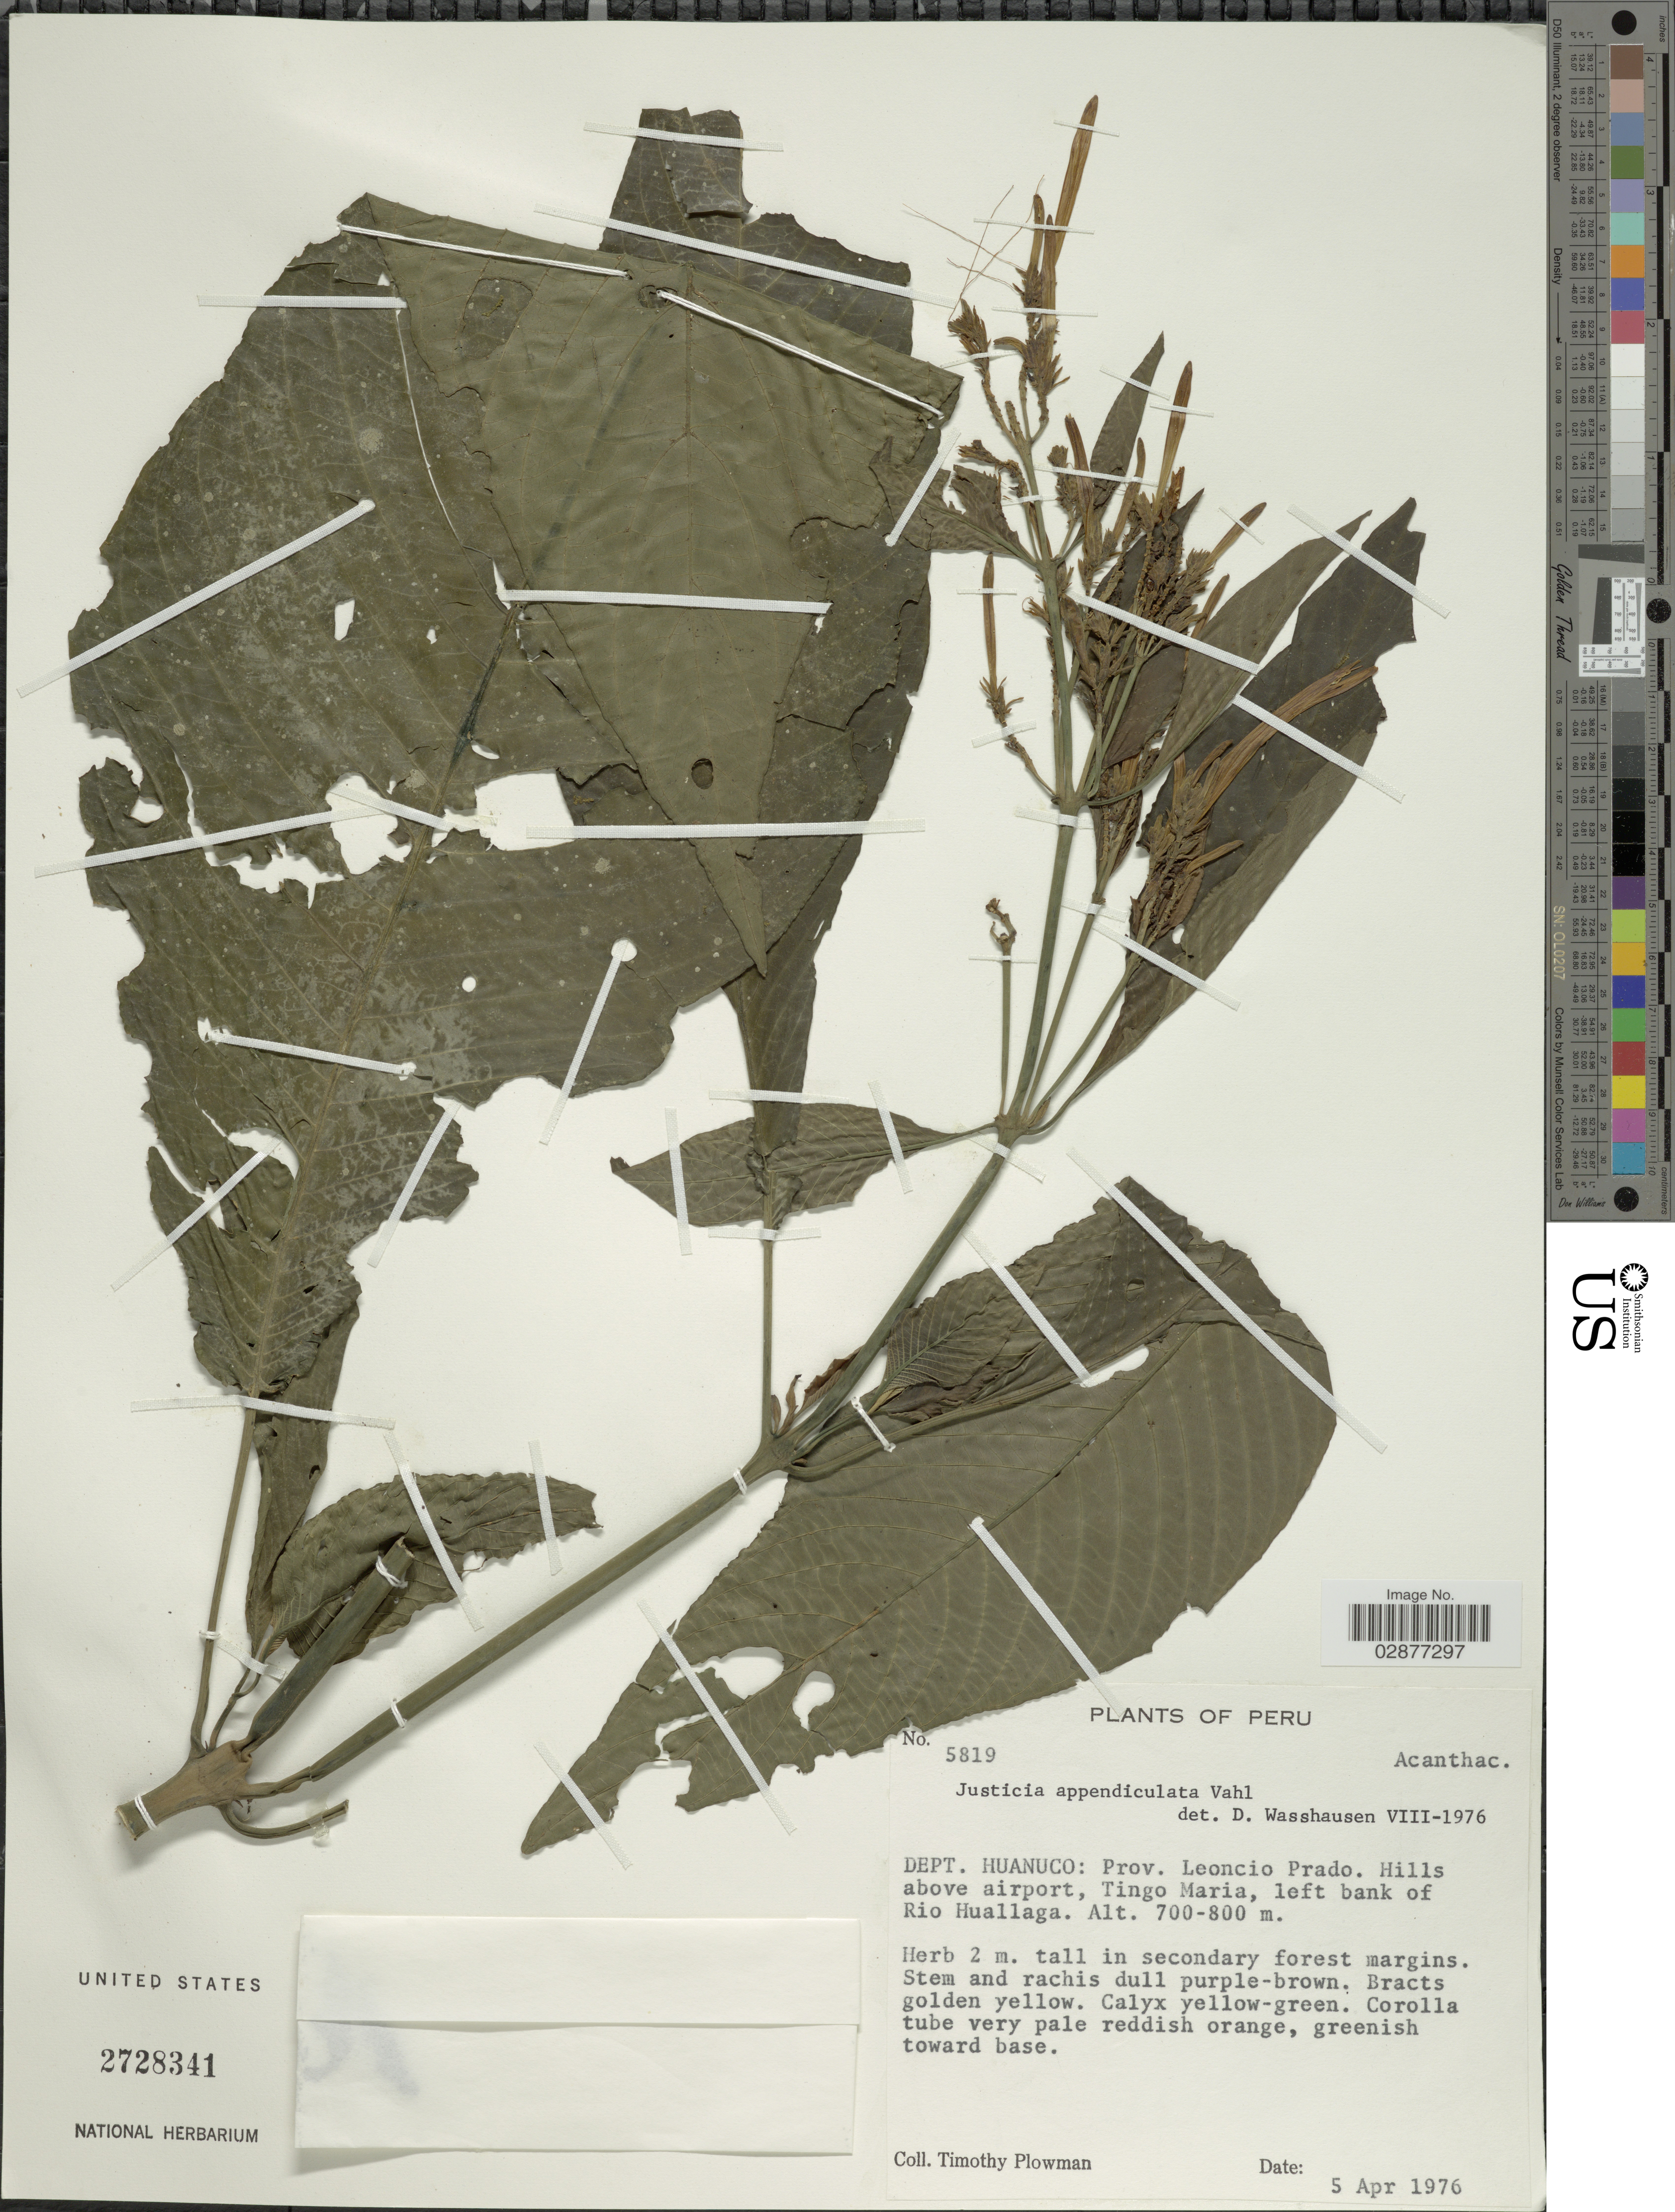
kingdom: Plantae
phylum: Tracheophyta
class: Magnoliopsida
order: Lamiales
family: Acanthaceae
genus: Justicia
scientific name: Justicia appendiculata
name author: (Ruiz & Pav.) Vahl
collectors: T. Plowman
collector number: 5819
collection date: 1976-04-05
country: Peru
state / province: Huánuco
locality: Dept. Huanuco: Prov. Leoncio Prado. Hills above airport, Tingo Maria, left bank of Rio Huallaga.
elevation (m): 700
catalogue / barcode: US 2728341